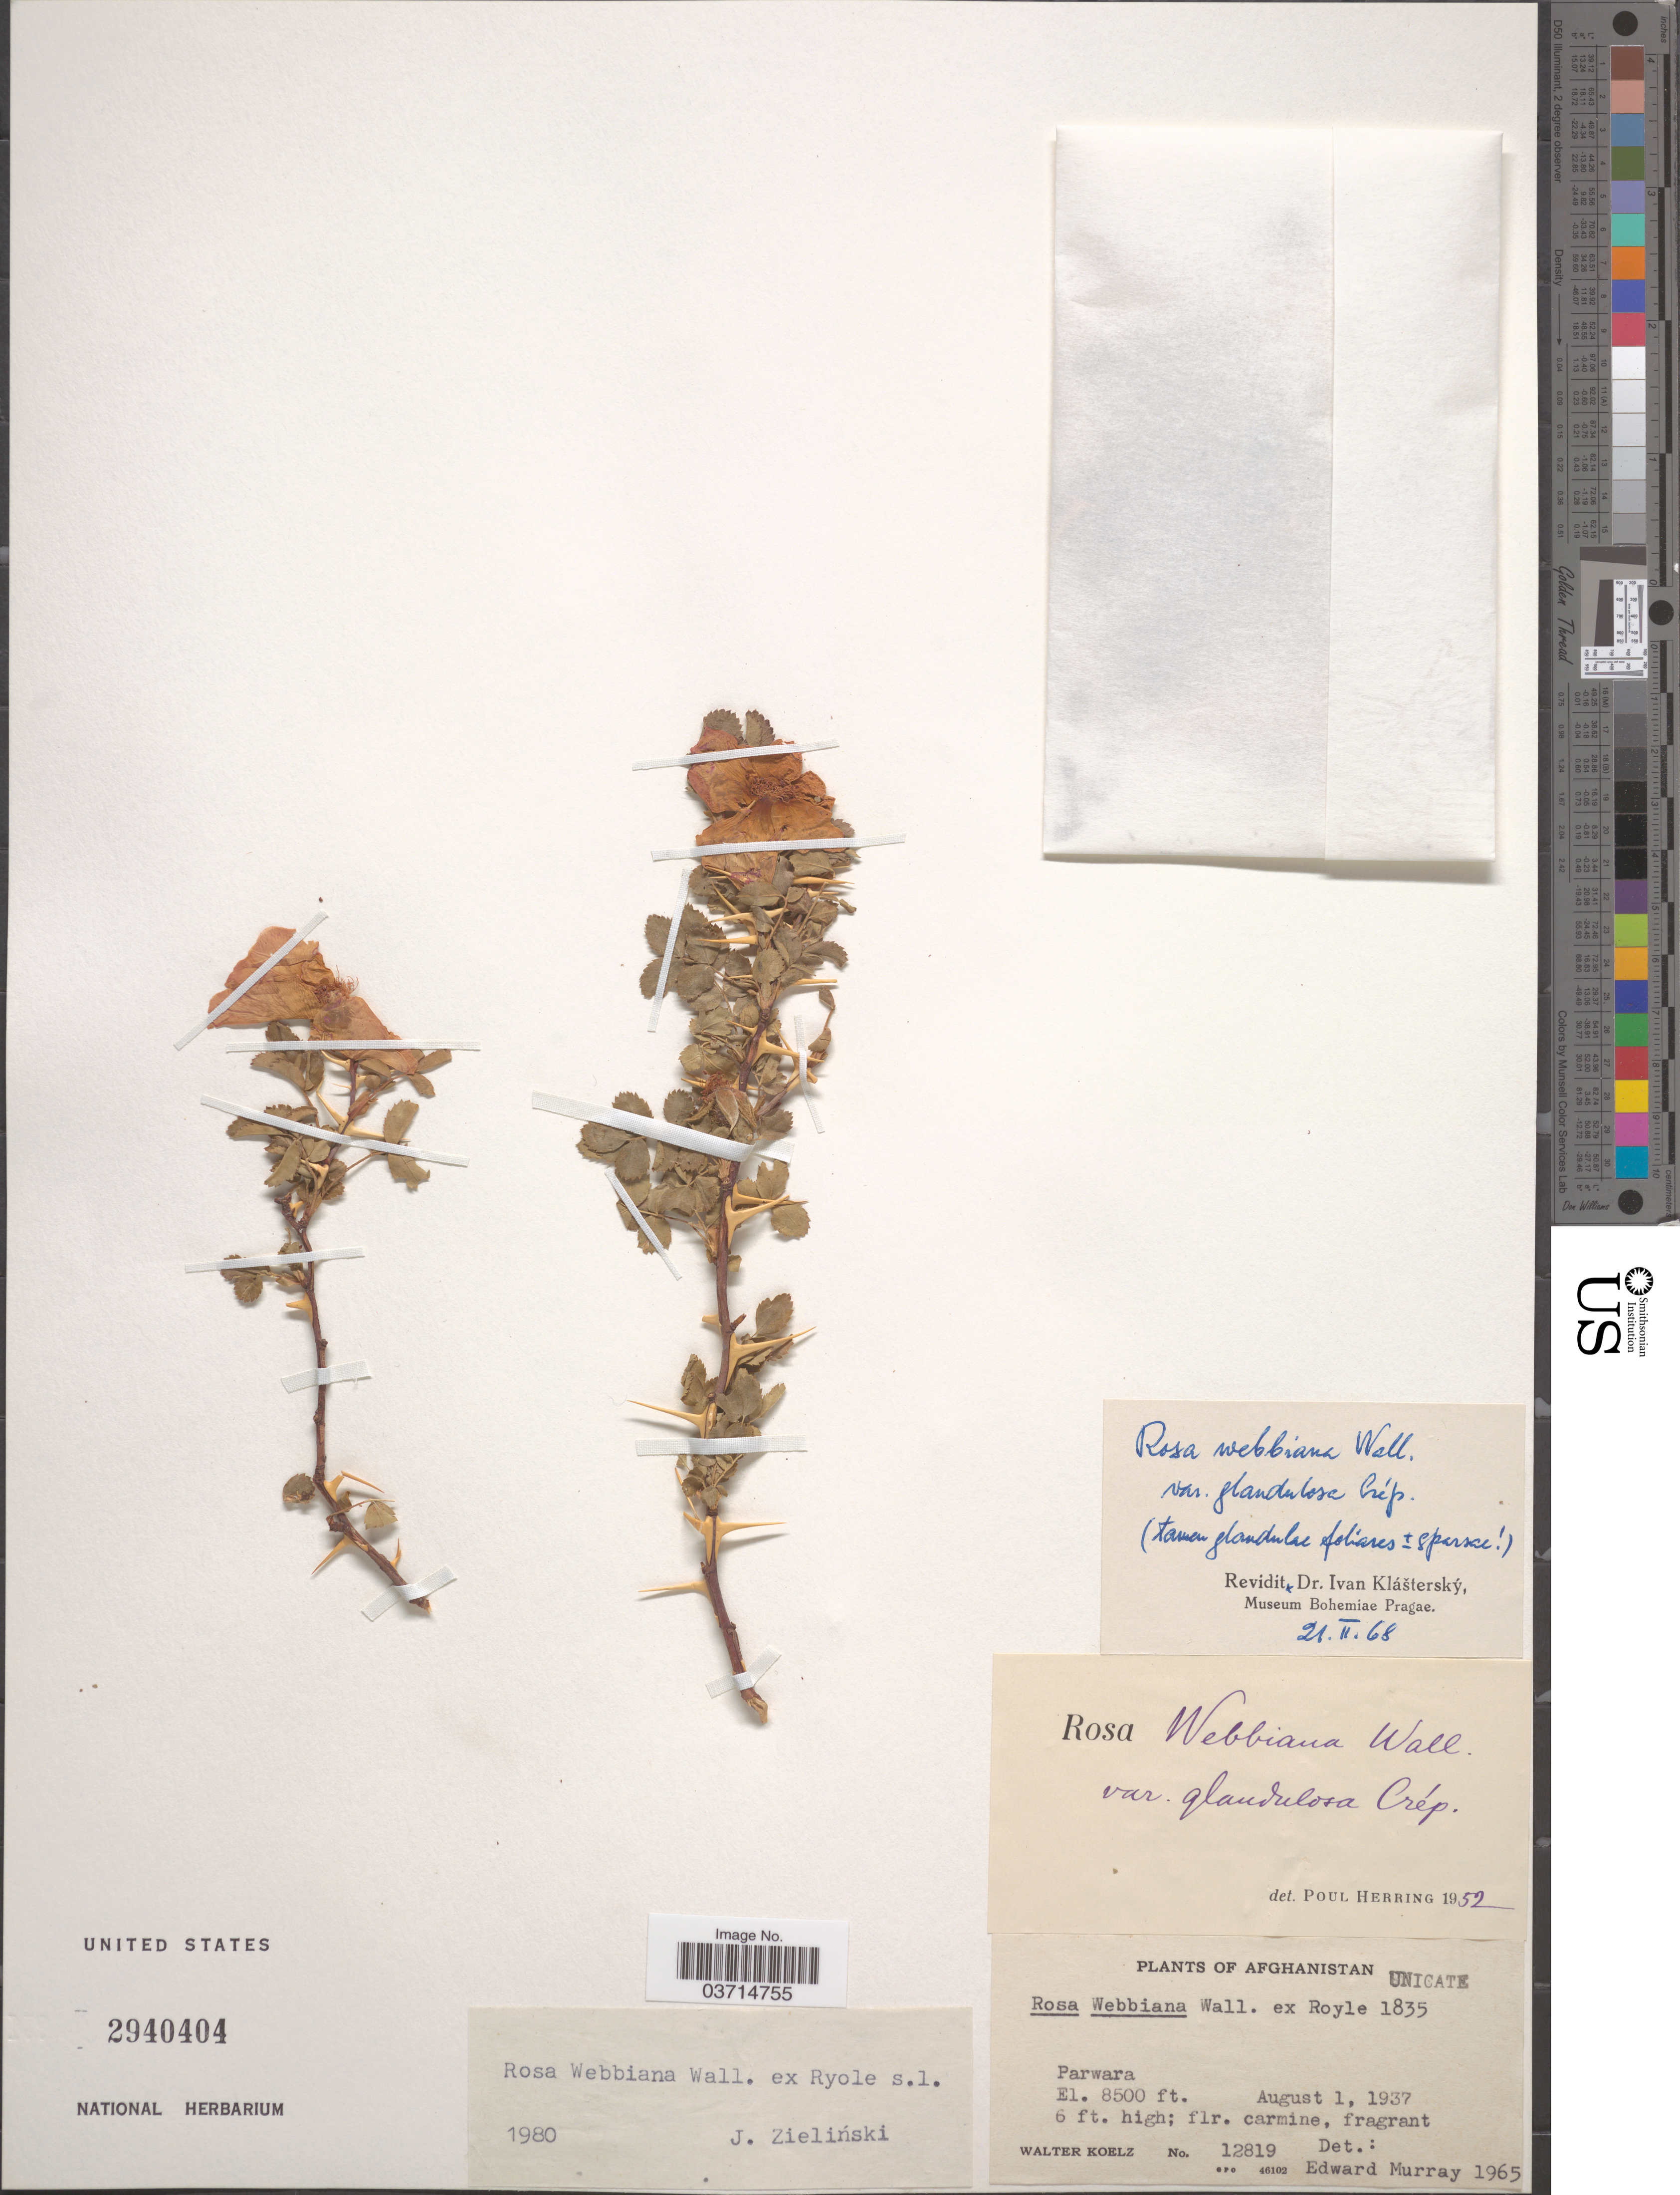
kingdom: Plantae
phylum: Tracheophyta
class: Magnoliopsida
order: Rosales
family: Rosaceae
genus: Rosa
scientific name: Rosa webbiana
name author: Wall. ex Royle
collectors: W. N. Koelz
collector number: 12819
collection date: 1937-08-01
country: Afghanistan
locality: Parwara.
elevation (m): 2591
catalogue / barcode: US 2940404